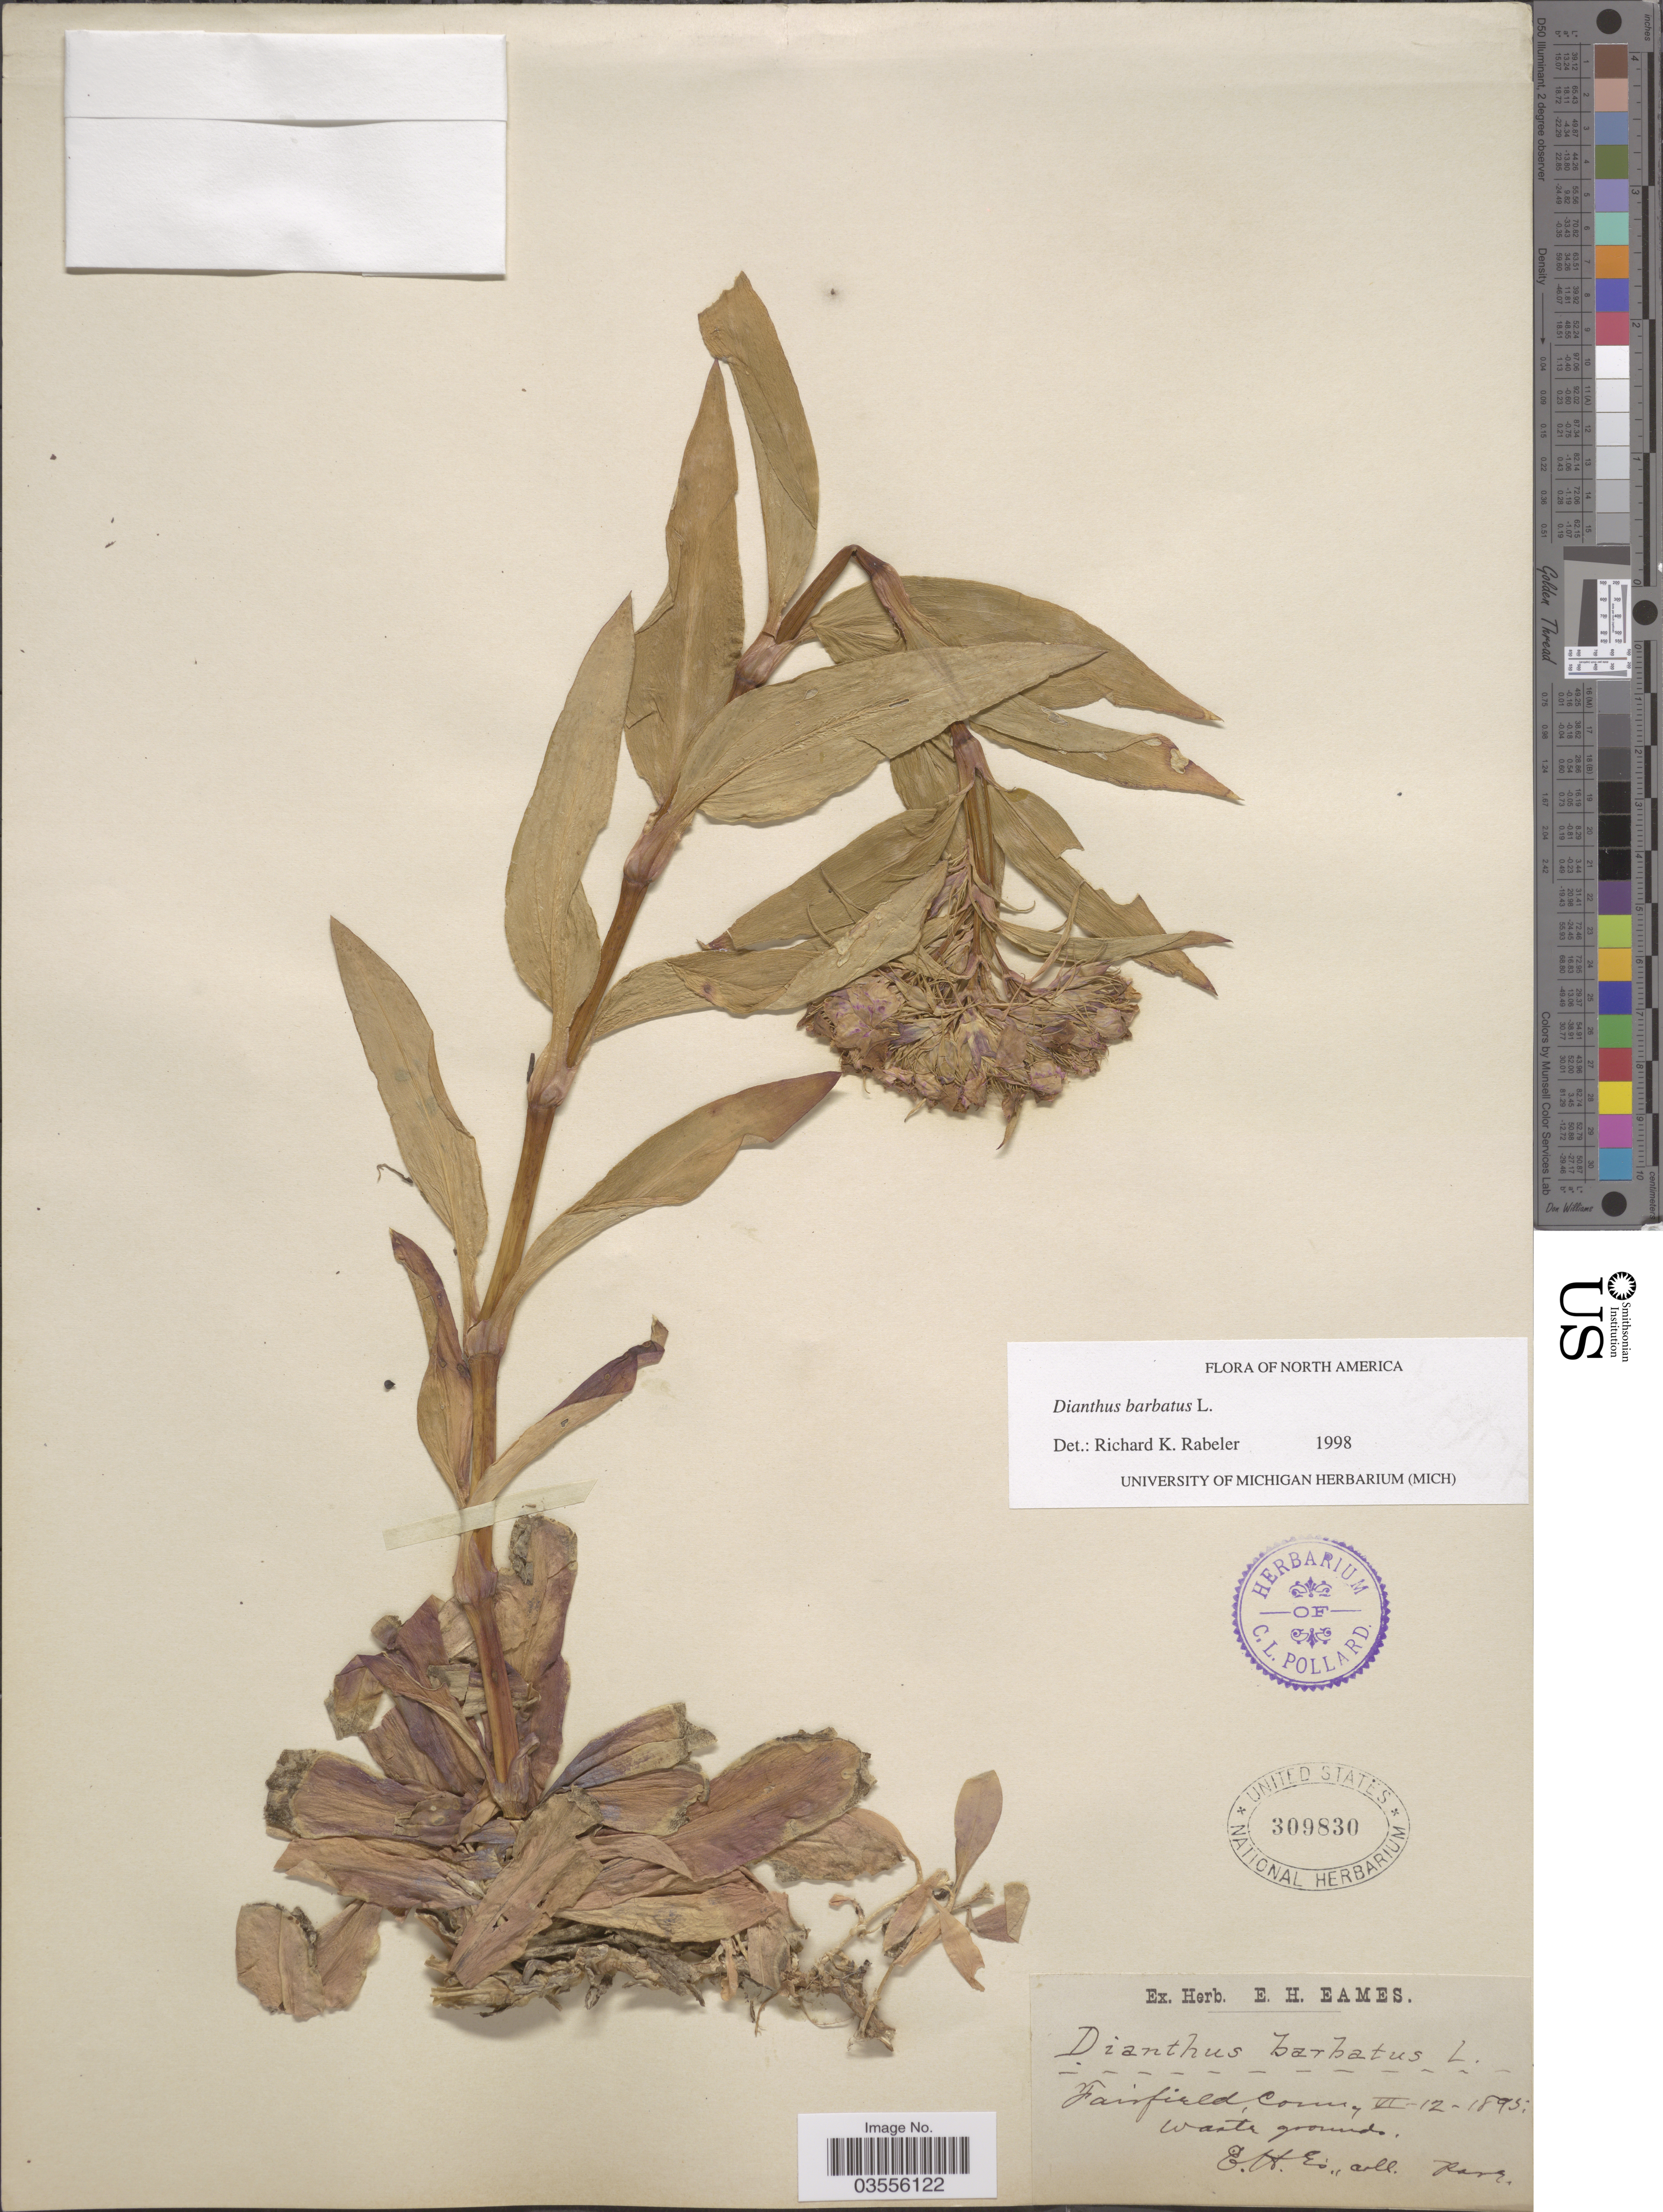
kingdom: Plantae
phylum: Tracheophyta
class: Magnoliopsida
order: Caryophyllales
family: Caryophyllaceae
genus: Dianthus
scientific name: Dianthus barbatus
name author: L.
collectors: E. H. Eames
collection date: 1895-06-12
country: United States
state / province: Connecticut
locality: Fairfield.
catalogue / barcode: US 309830